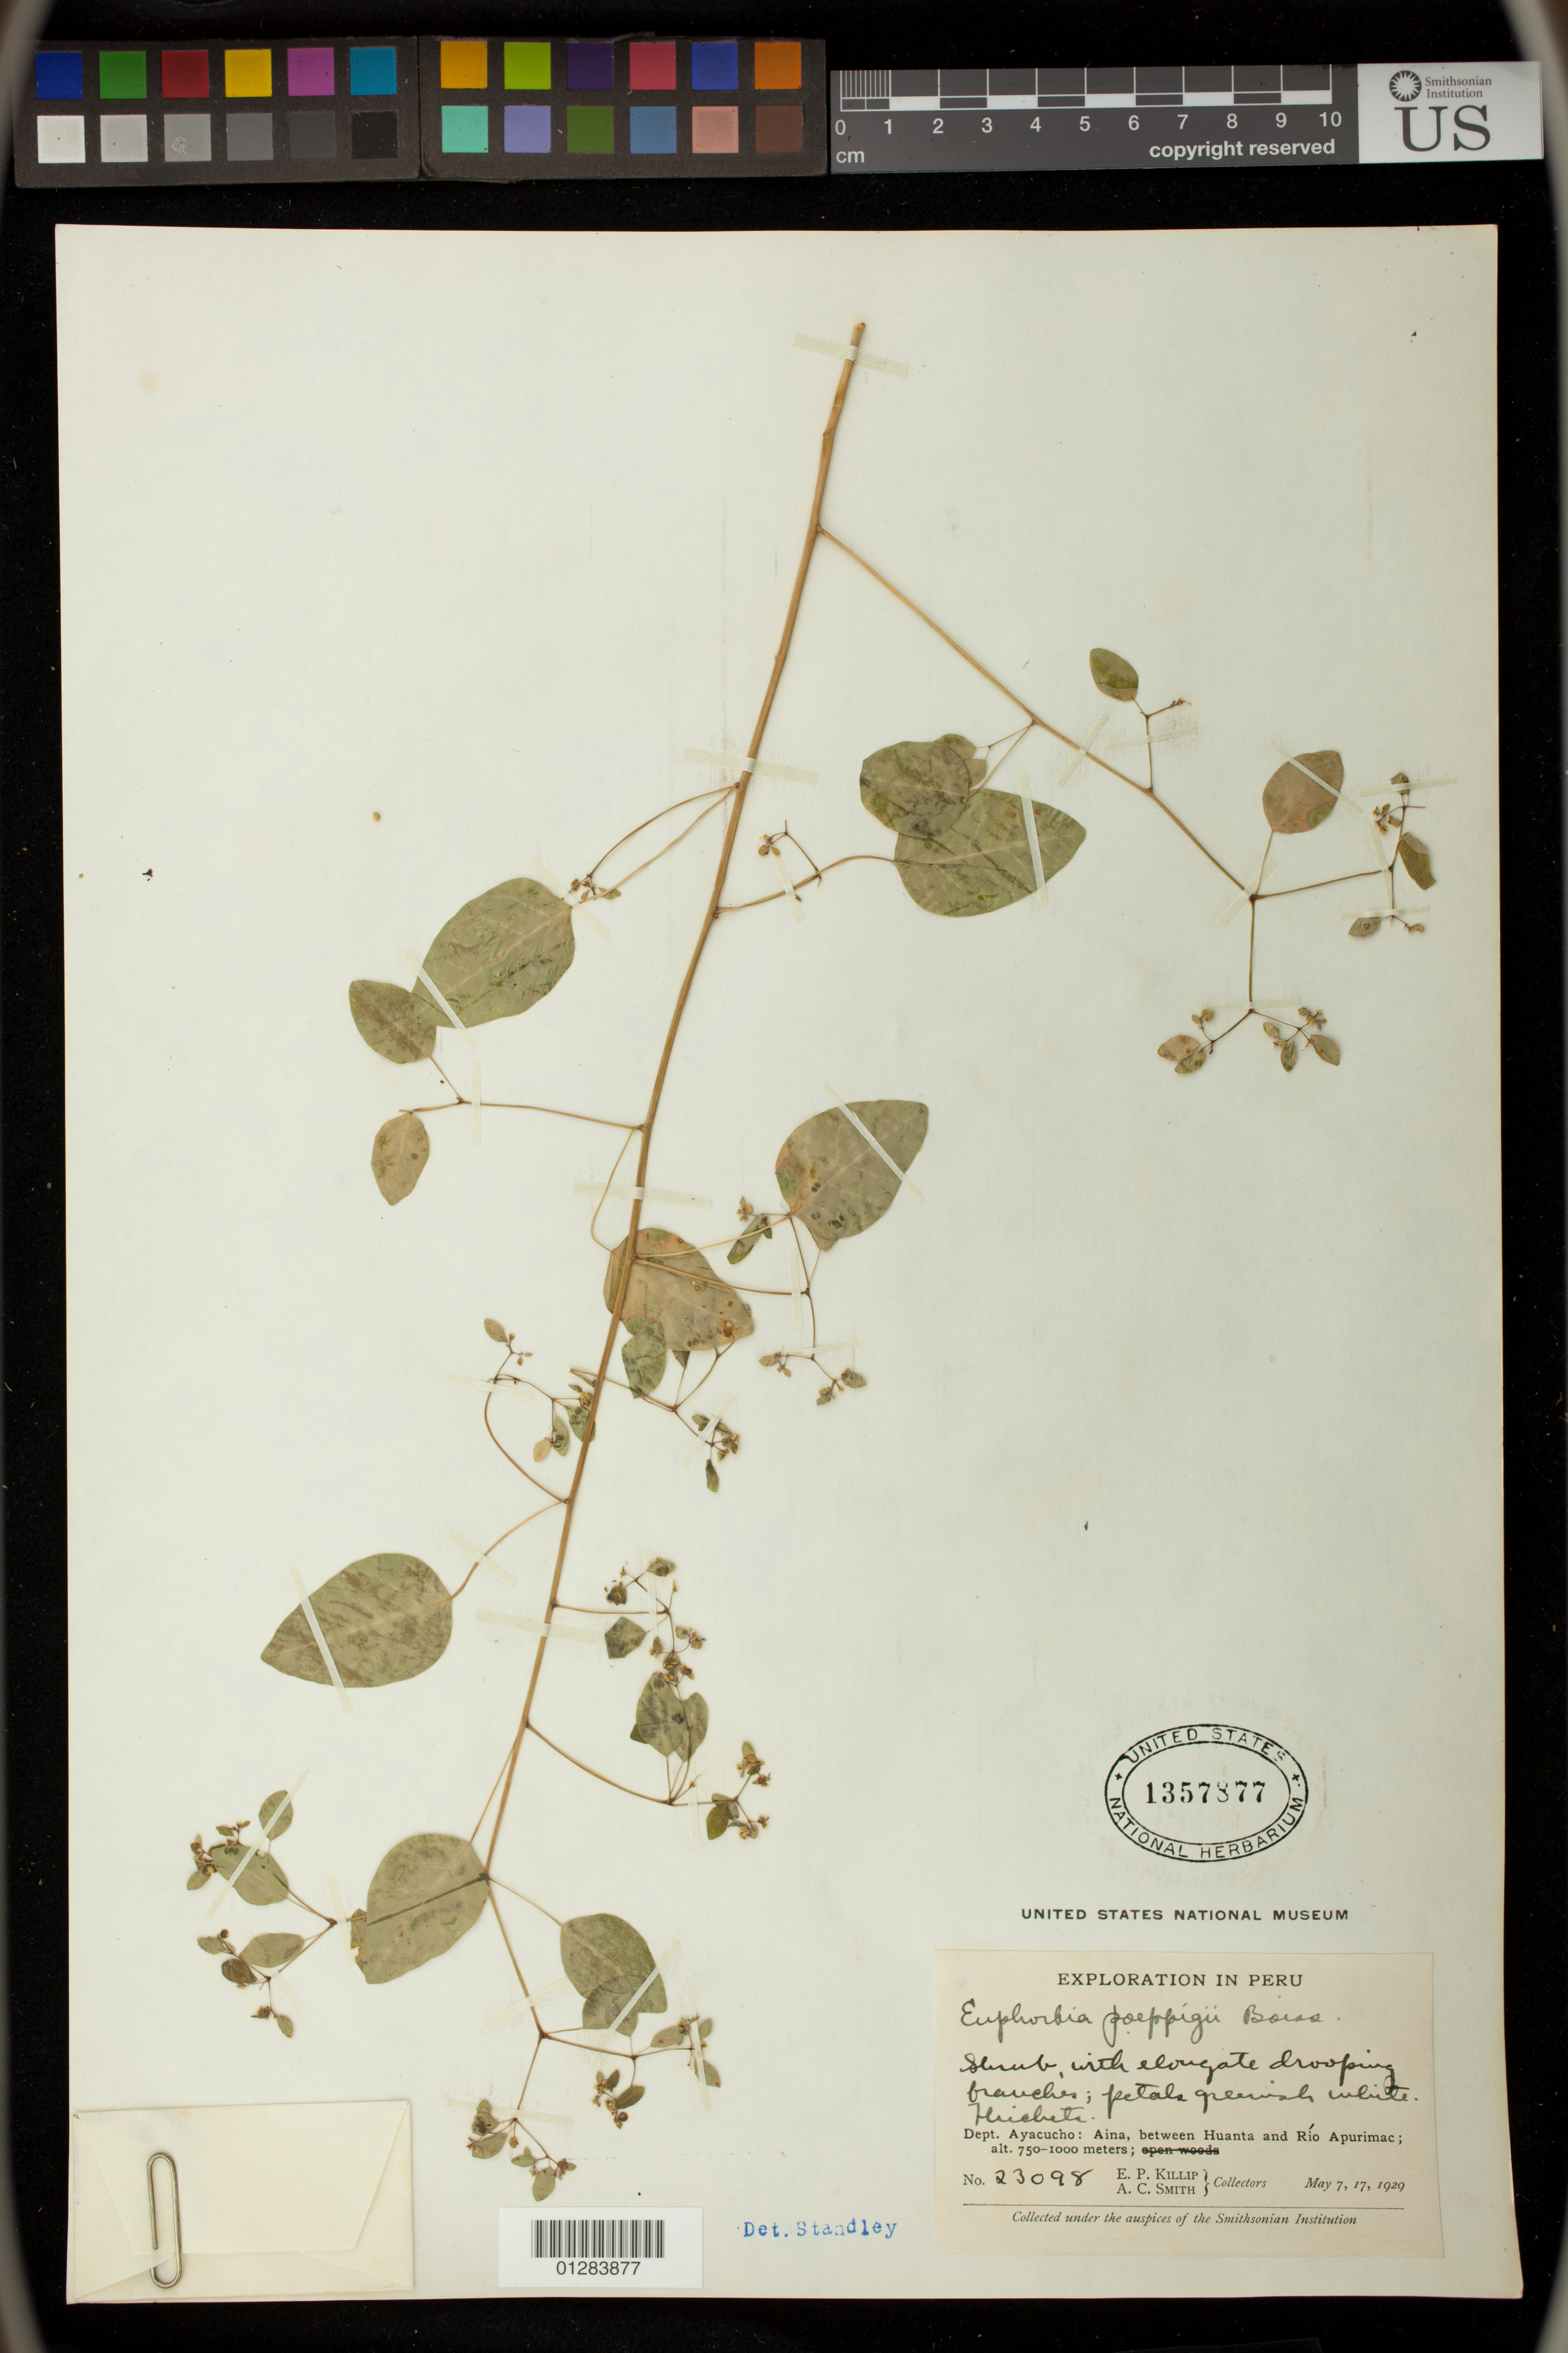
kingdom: Plantae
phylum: Tracheophyta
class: Magnoliopsida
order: Malpighiales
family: Euphorbiaceae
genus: Euphorbia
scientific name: Euphorbia poeppigii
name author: (Klotzsch & Garcke) Boiss.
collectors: E. P. Killip & A. C. Smith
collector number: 23098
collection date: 1929-05-07,1929-05-17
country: Peru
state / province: Ayacucho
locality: Aina, between Huanta and Rio Apurimac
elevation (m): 750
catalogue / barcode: US 1357877